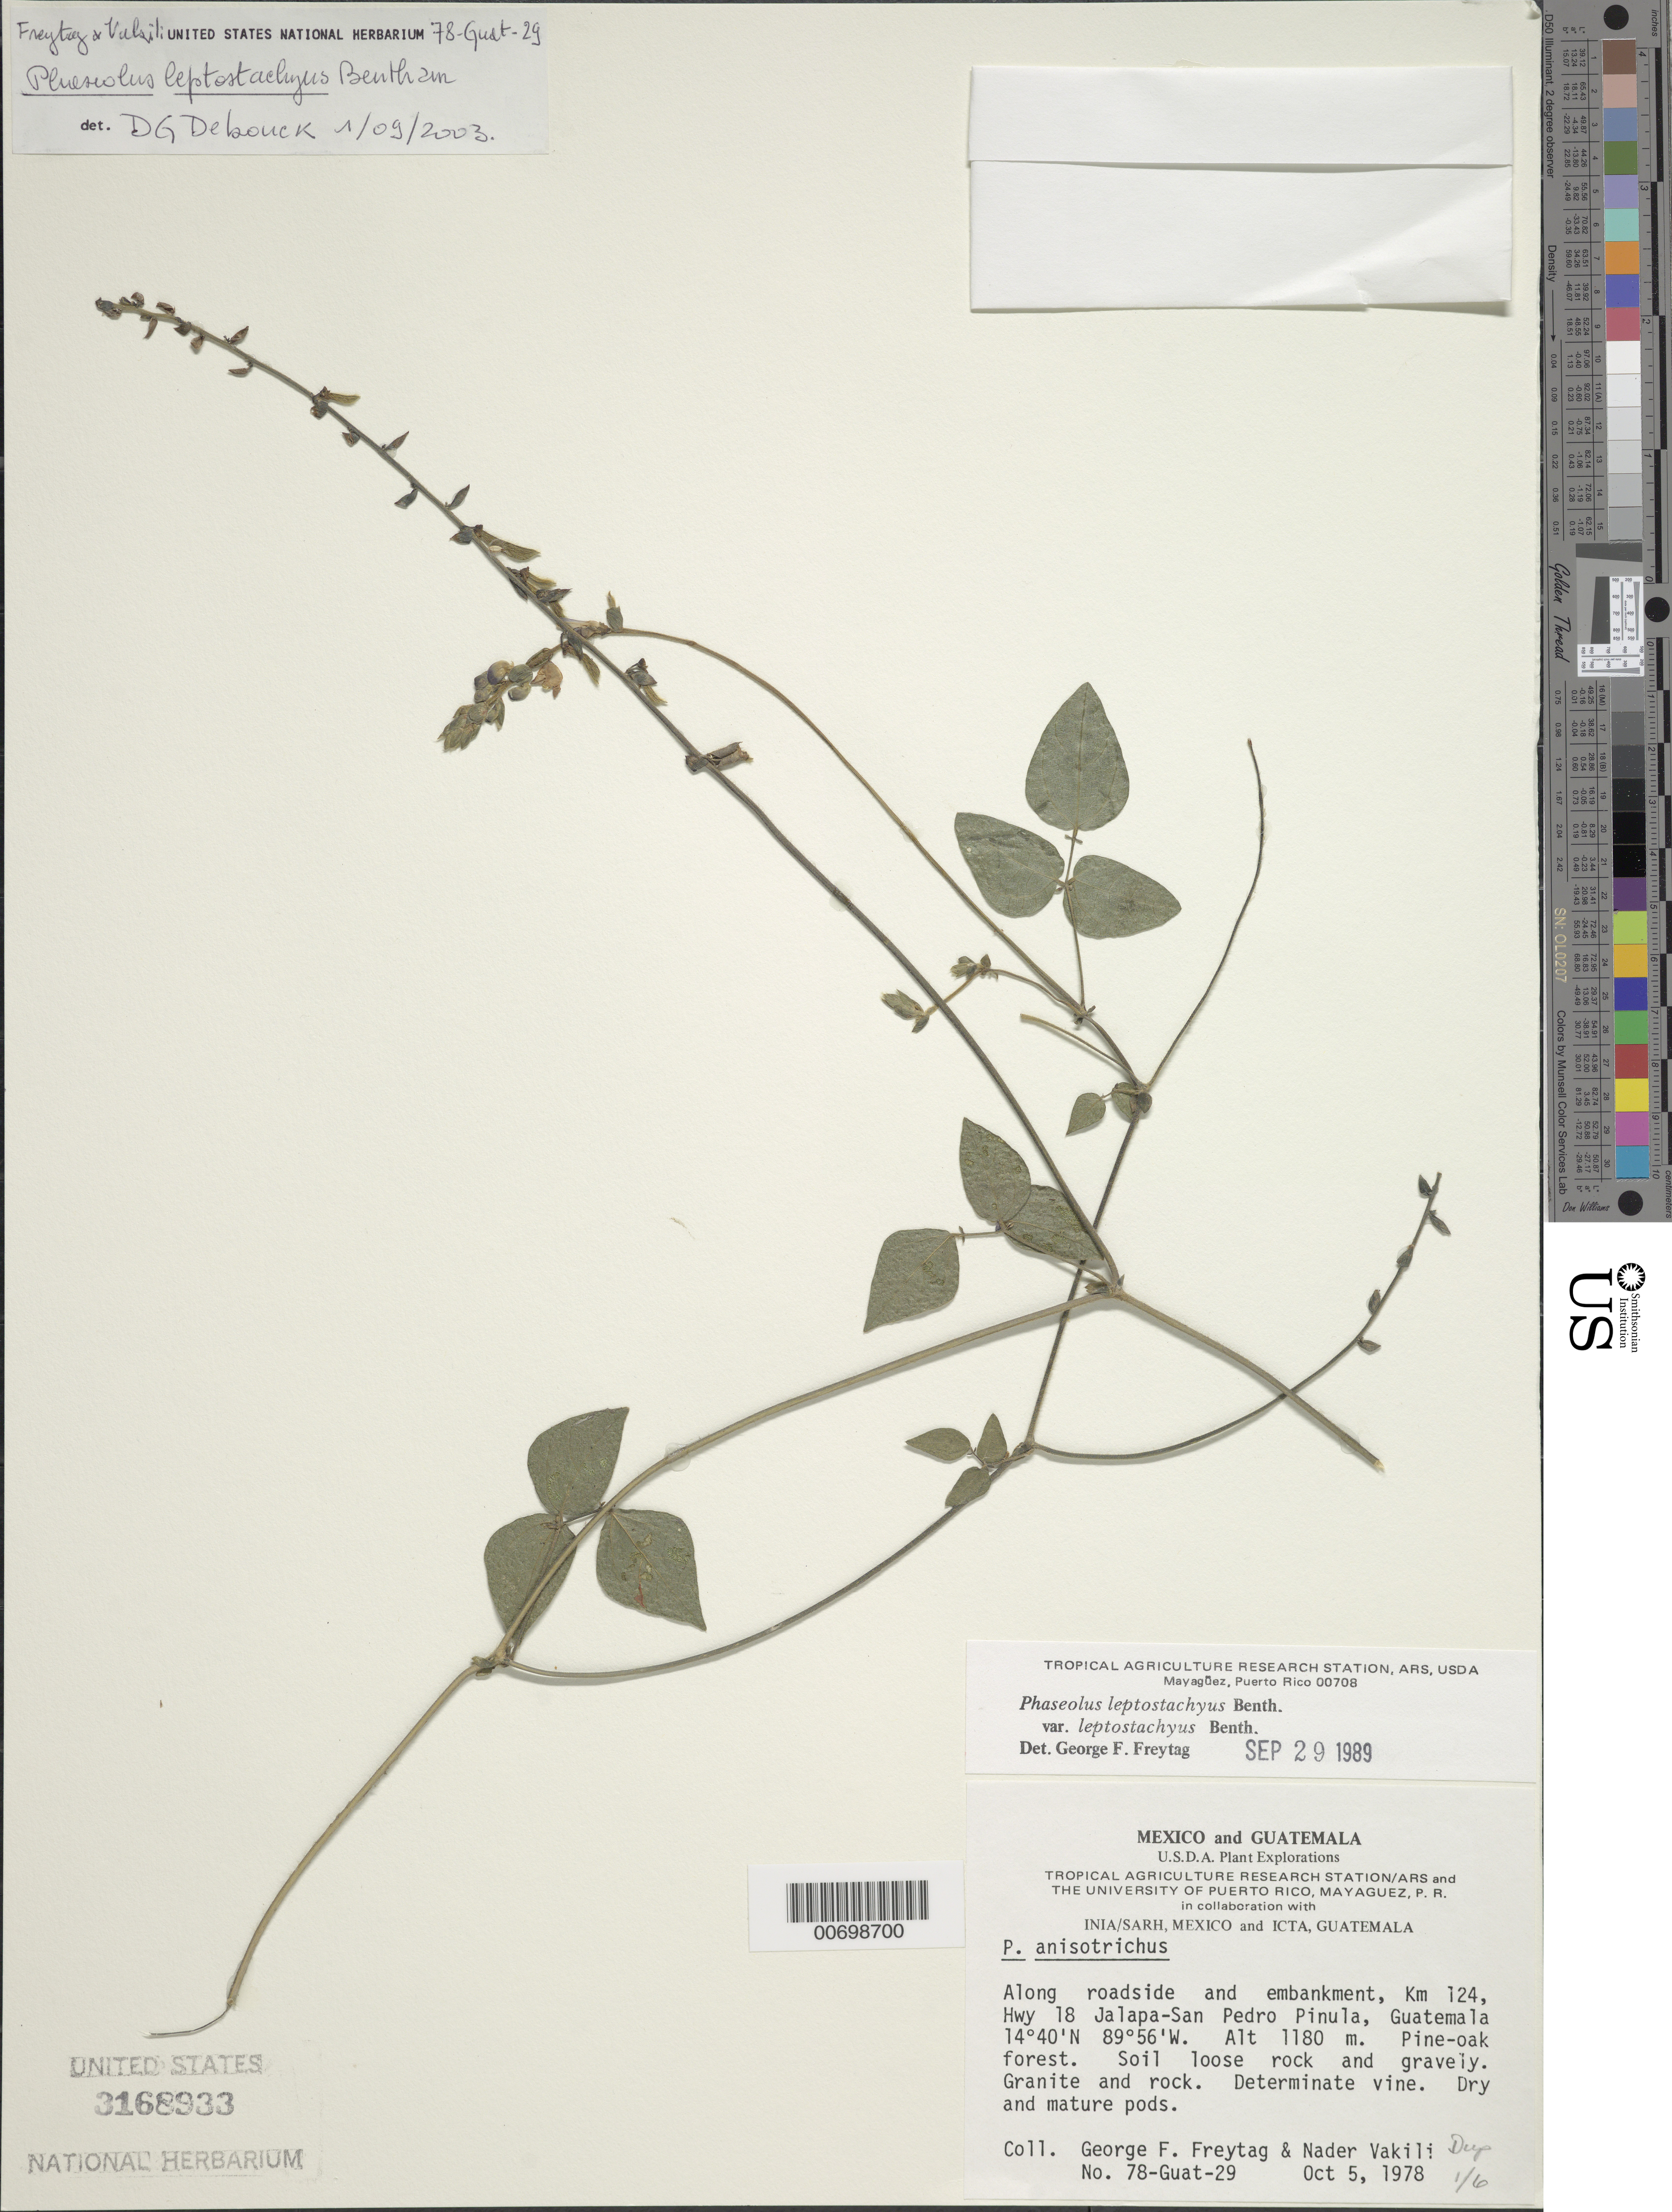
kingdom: Plantae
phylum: Tracheophyta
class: Magnoliopsida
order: Fabales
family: Fabaceae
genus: Phaseolus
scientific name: Phaseolus leptostachyus var. leptostachyus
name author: Benth.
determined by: Freytag, G. F.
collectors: G. F. Freytag & N. Vakili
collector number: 78-Guat-29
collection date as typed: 10 May 1978 or 05 Oct 1978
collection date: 1978-05-10 or 1978-10-05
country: Guatemala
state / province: Jalapa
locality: km 1q24, Hwy 18 Jalapa-San Pedro Pinula.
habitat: Along roadside and embankment. Pine-oak forest, soil loose rock and gravely. Granite and rock.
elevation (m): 1180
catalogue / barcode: US 3168933